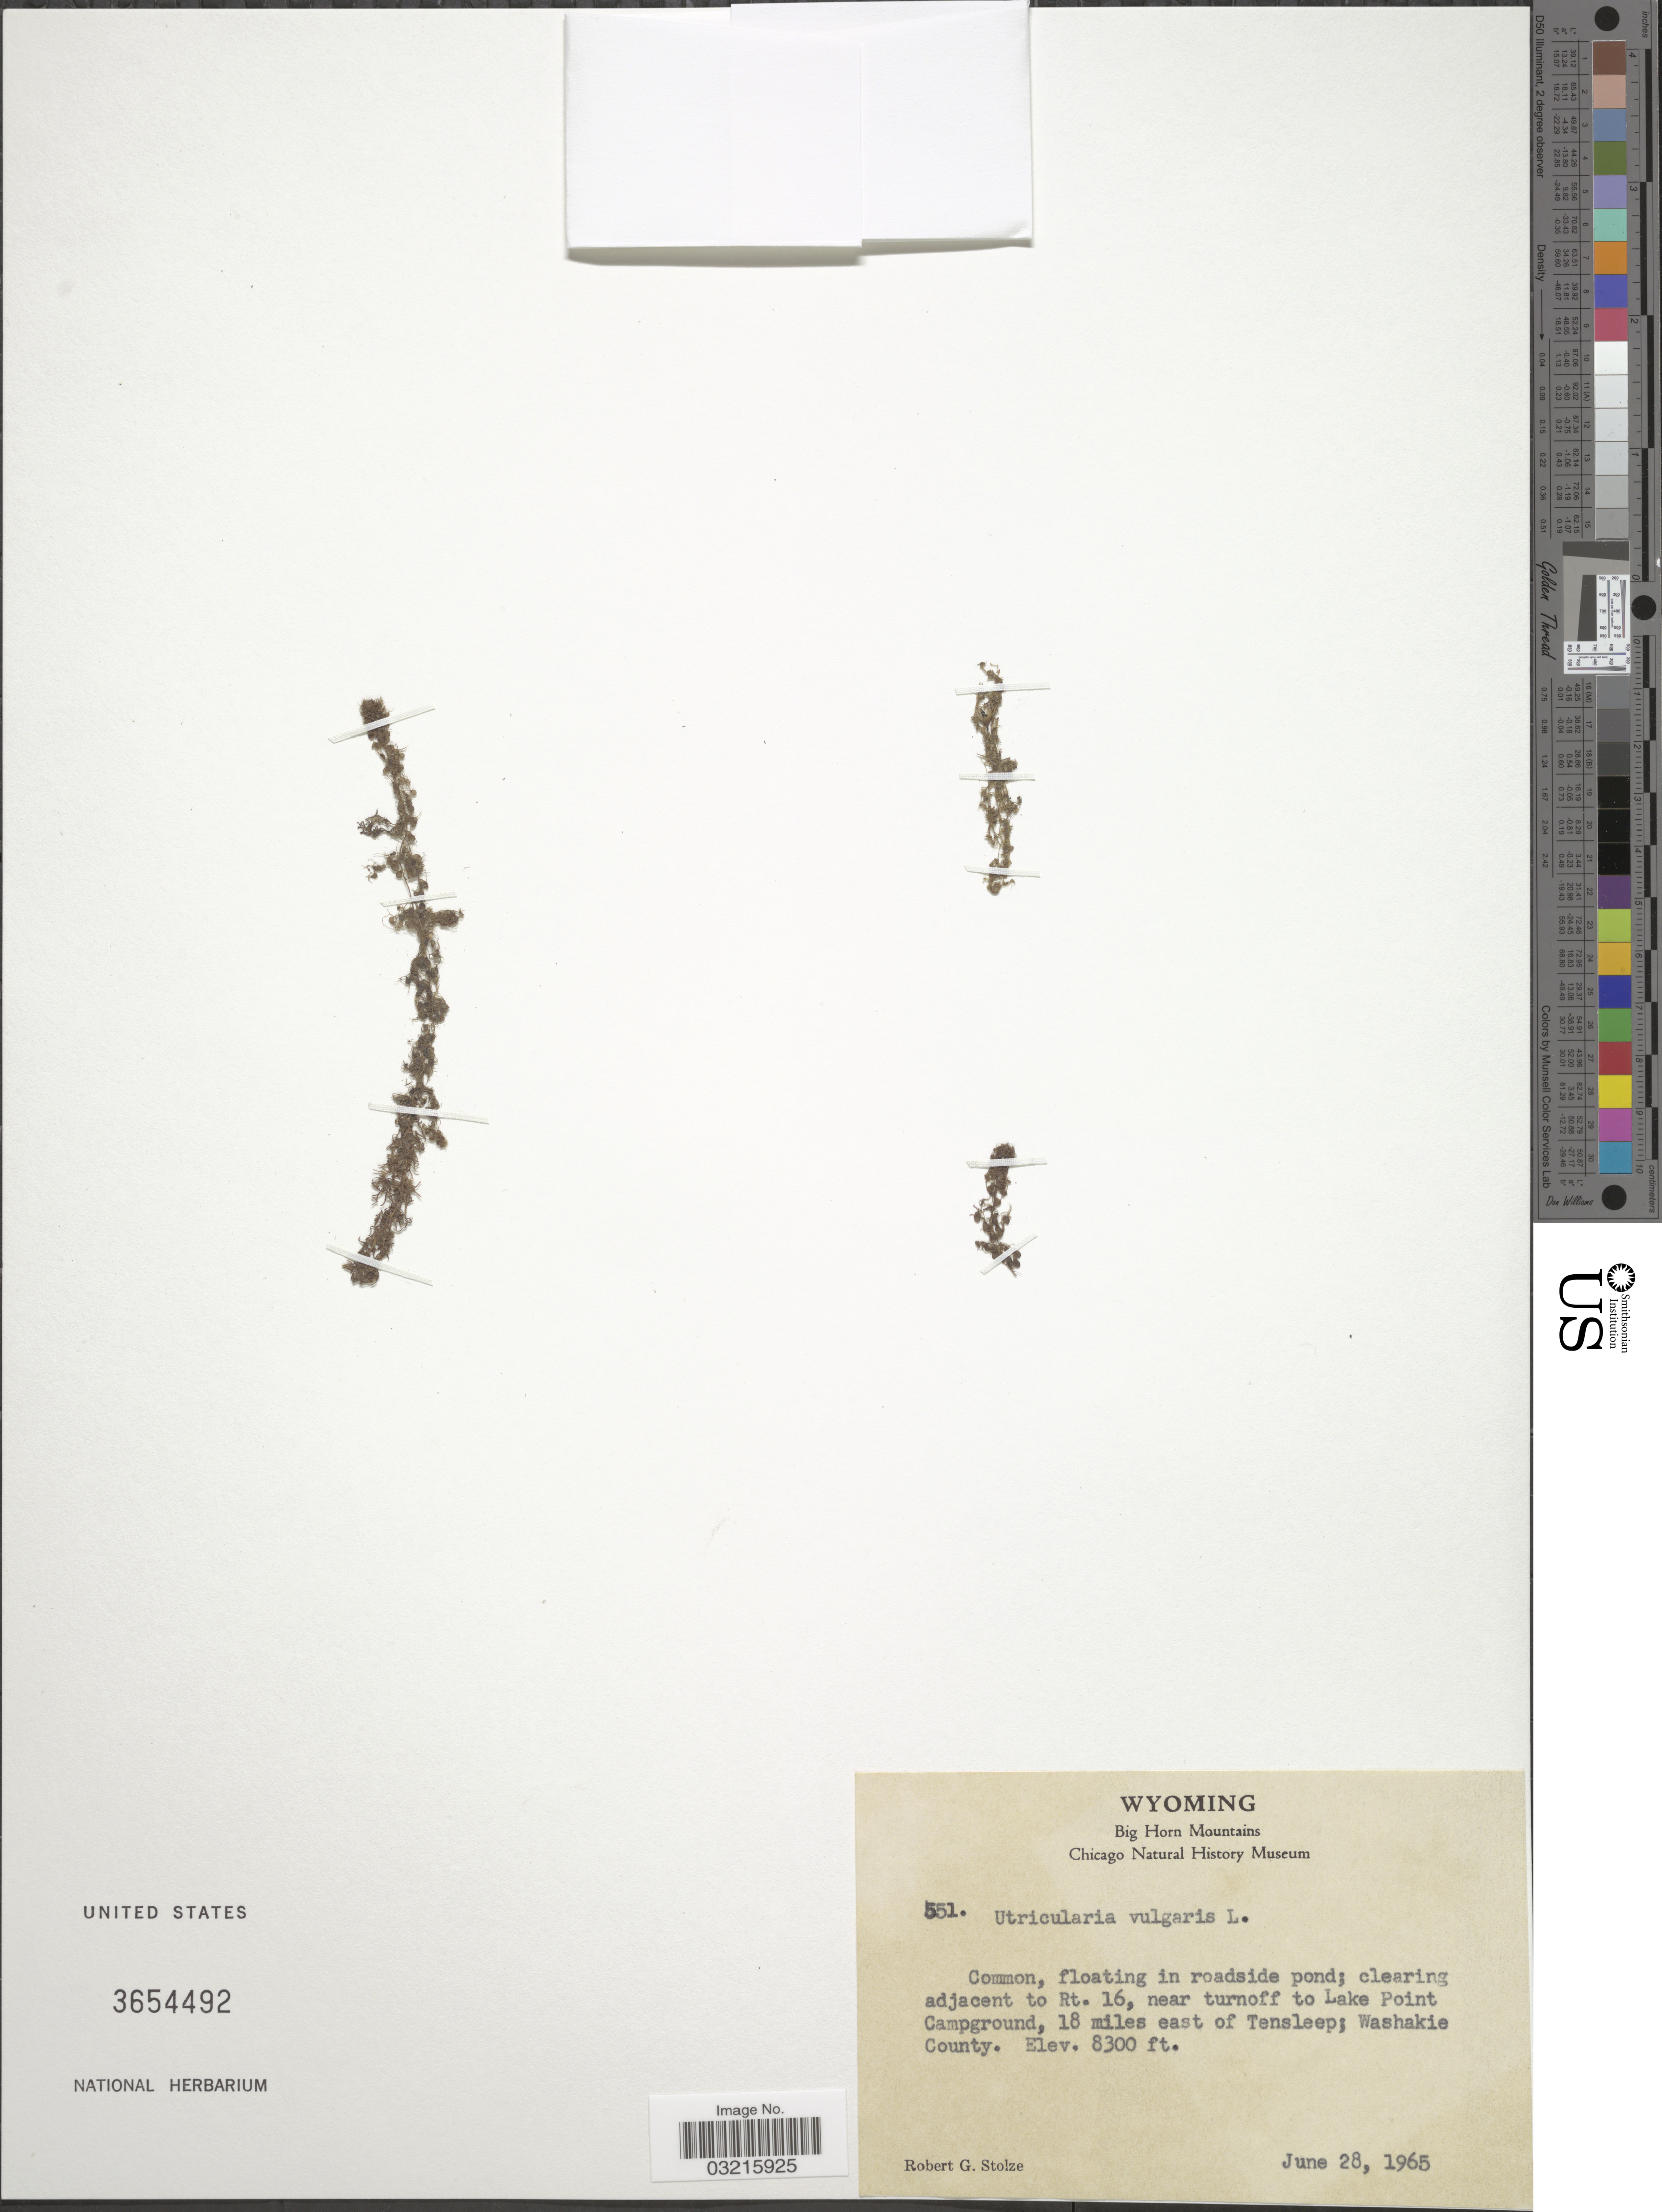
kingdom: Plantae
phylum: Tracheophyta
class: Magnoliopsida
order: Lamiales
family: Lentibulariaceae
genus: Utricularia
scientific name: Utricularia vulgaris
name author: L.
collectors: R. G. Stolze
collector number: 551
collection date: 1965-06-28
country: United States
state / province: Wyoming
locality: Clearing adjacent to Rt. 16, near turnoff to Lake Point Campground, 18 miles east of Tensleep; Washakie County.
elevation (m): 2530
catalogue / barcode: US 2654492